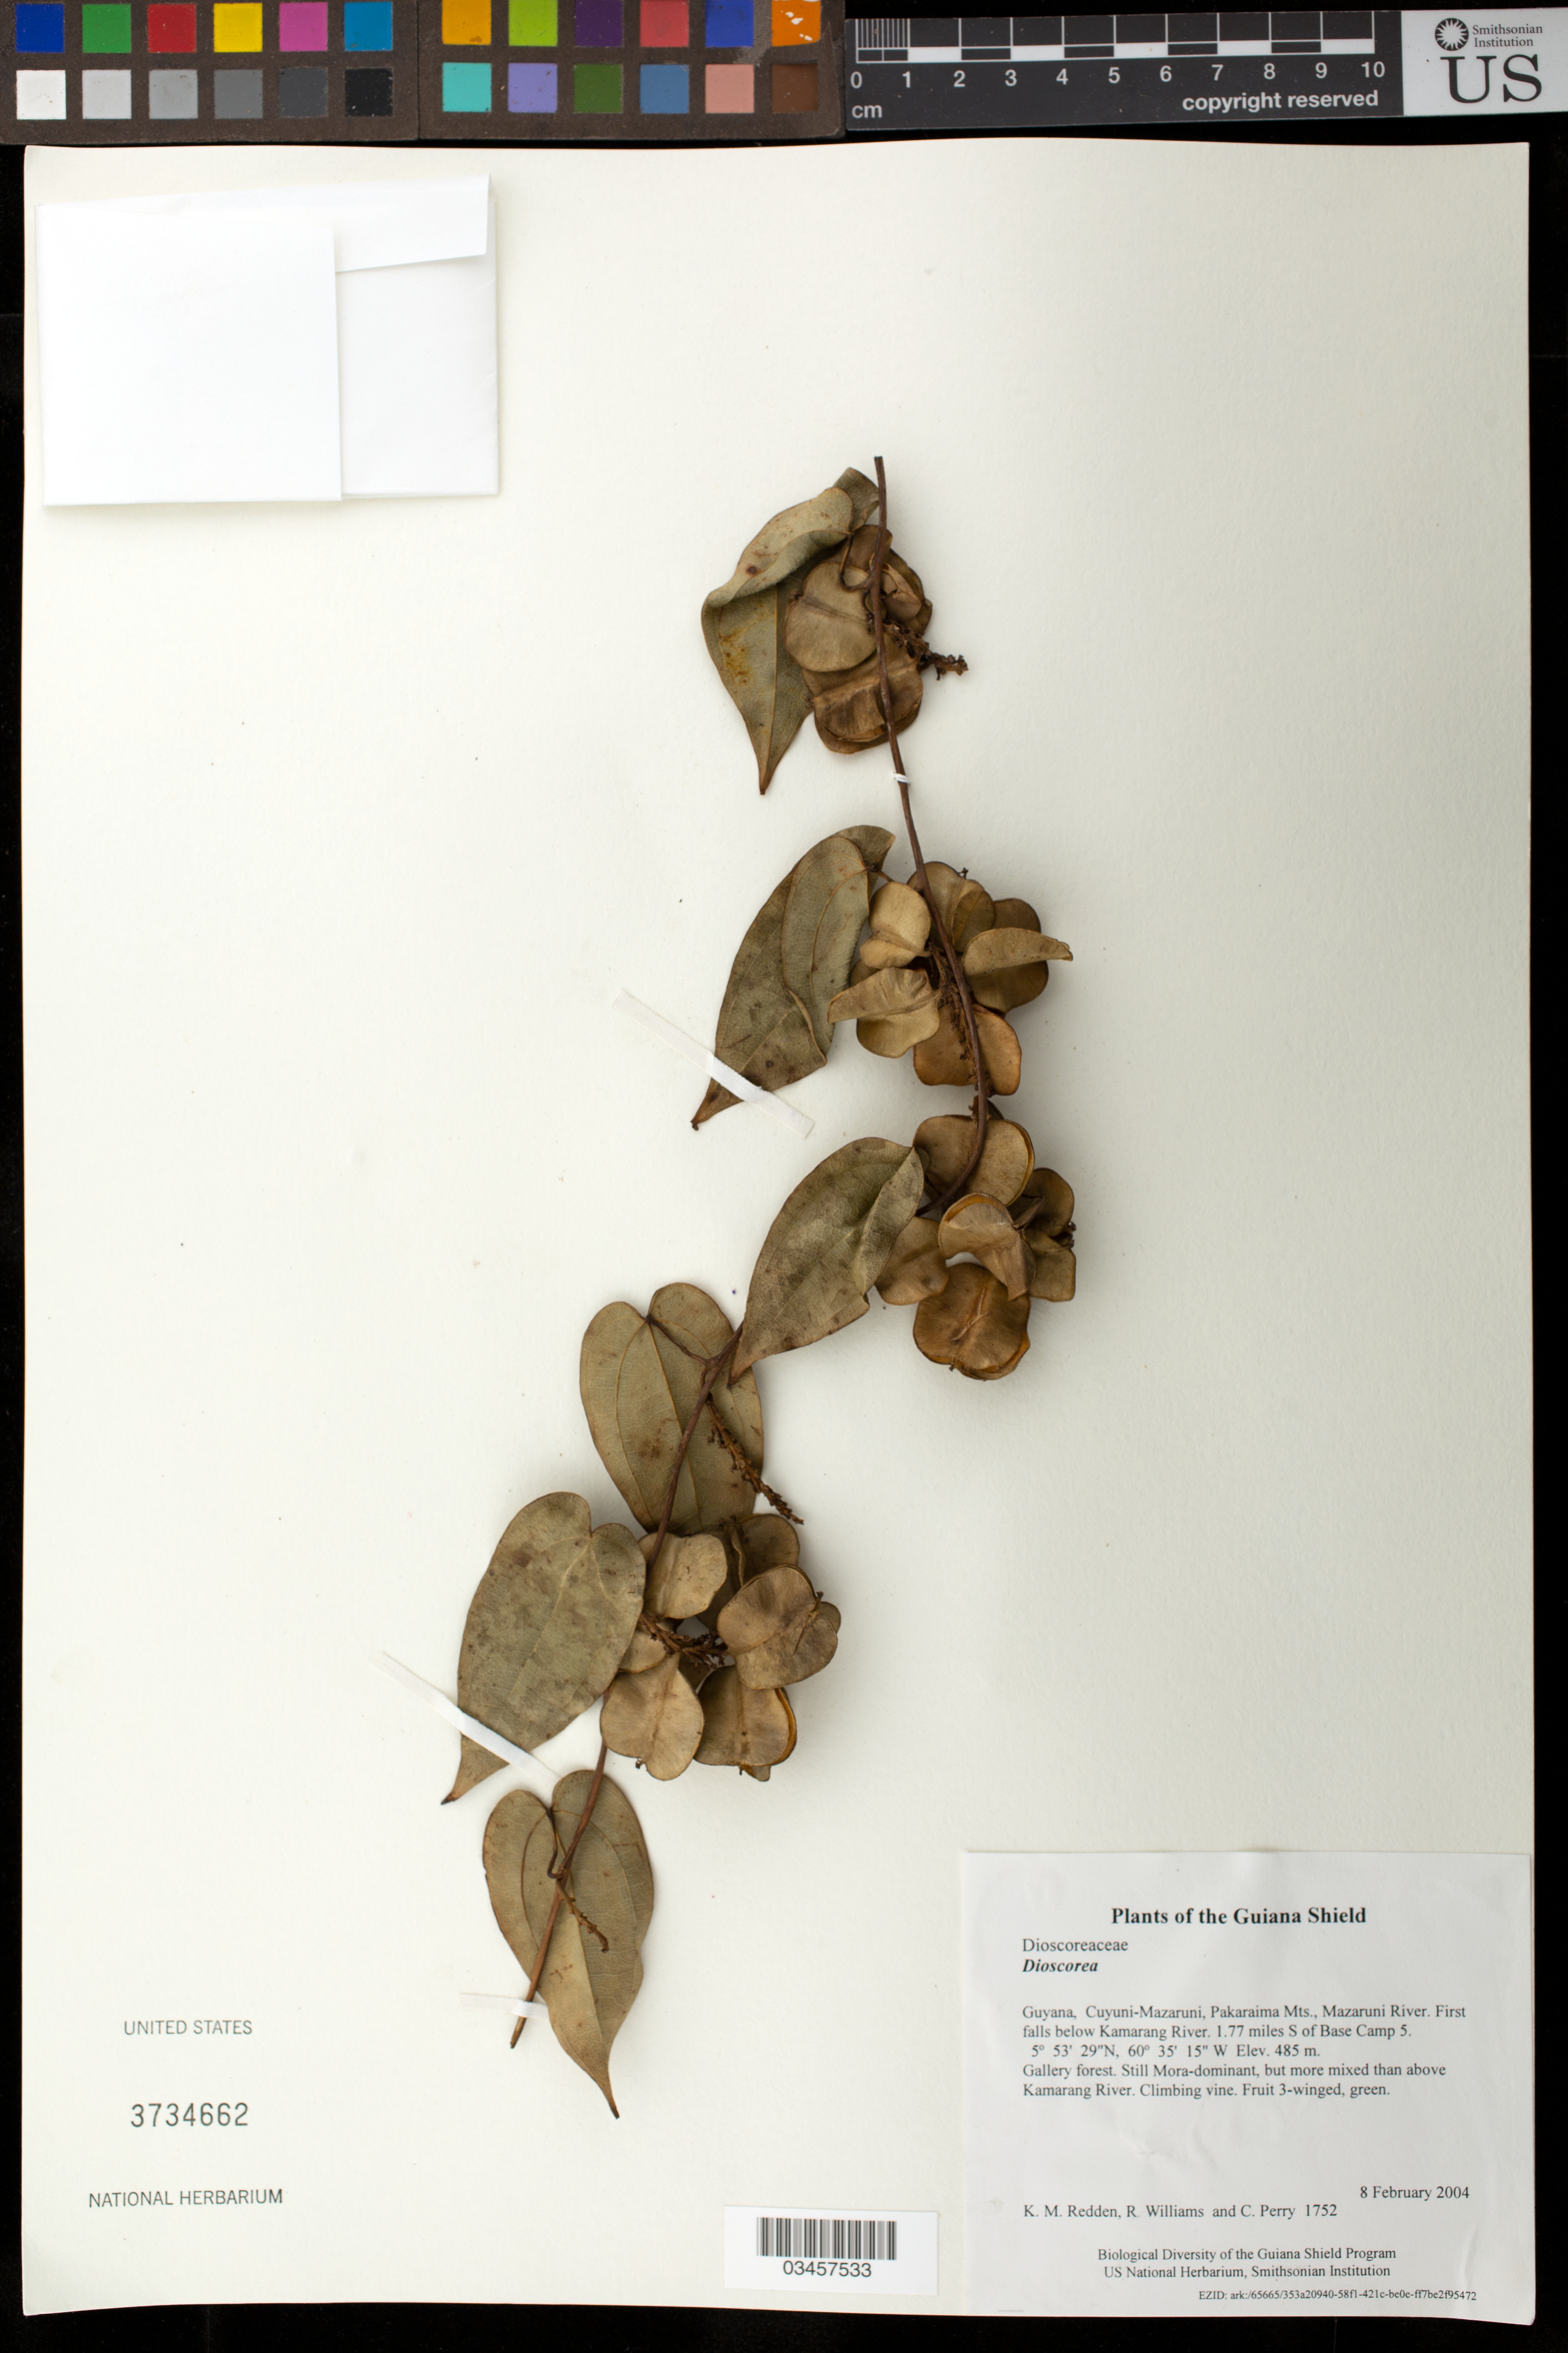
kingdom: Plantae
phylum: Tracheophyta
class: Liliopsida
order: Dioscoreales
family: Dioscoreaceae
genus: Dioscorea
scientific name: Dioscorea sp.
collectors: K. M. Redden, R. Williams & C. Perry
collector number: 1752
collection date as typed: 8 February 2004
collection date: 2004-02-08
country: Guyana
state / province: Cuyuni-Mazaruni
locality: Pakaraima Mts., Mazaruni River. First falls below Kamarang River. 1.77 miles S of Base Camp 5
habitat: Gallery forest. Still Mora-dominant, but more mixed than above Kamarang River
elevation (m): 485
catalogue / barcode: US 3734662